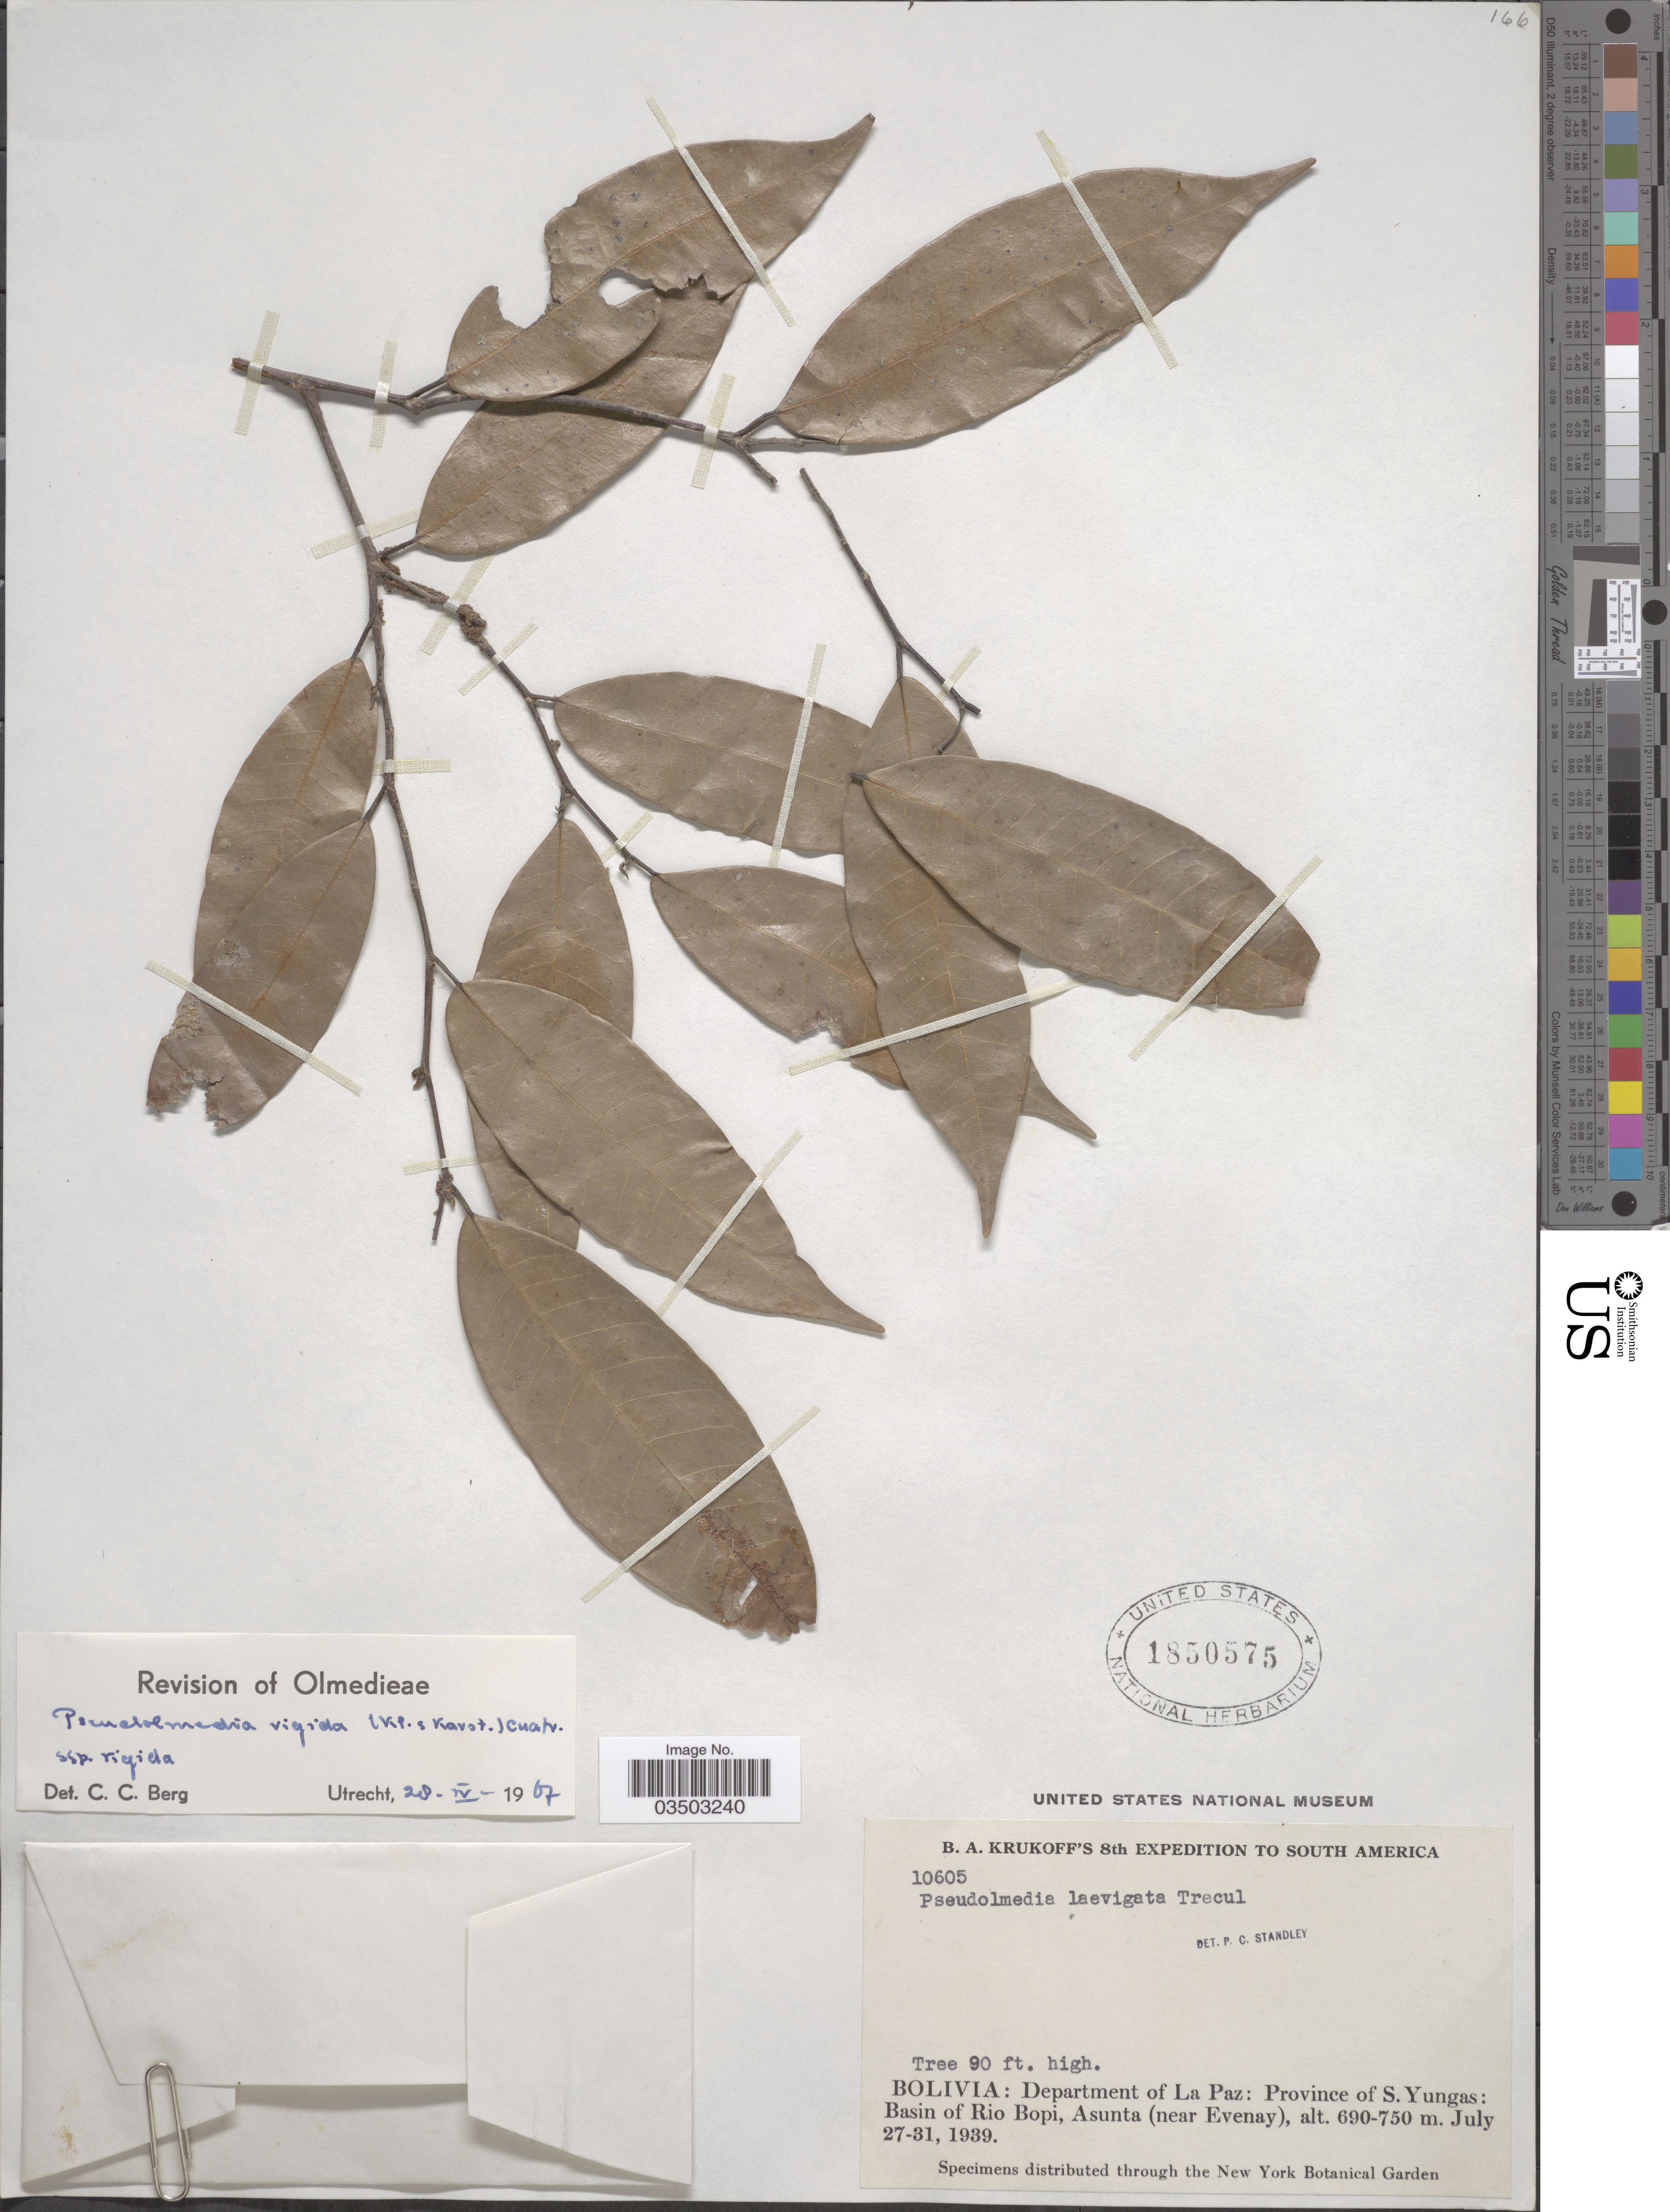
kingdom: Plantae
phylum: Tracheophyta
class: Magnoliopsida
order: Rosales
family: Moraceae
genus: Pseudolmedia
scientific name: Pseudolmedia rigida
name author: (Klotzsch & H. Karst.) Cuatrec.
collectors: B. A. Krukoff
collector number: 10605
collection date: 1939-07-27/1939-07-31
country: Bolivia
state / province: La Paz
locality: Department of La Paz: Province of S. Yungas: Basin of Rio Bopi, Asunta (near Evenay).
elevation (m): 690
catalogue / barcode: US 1850575